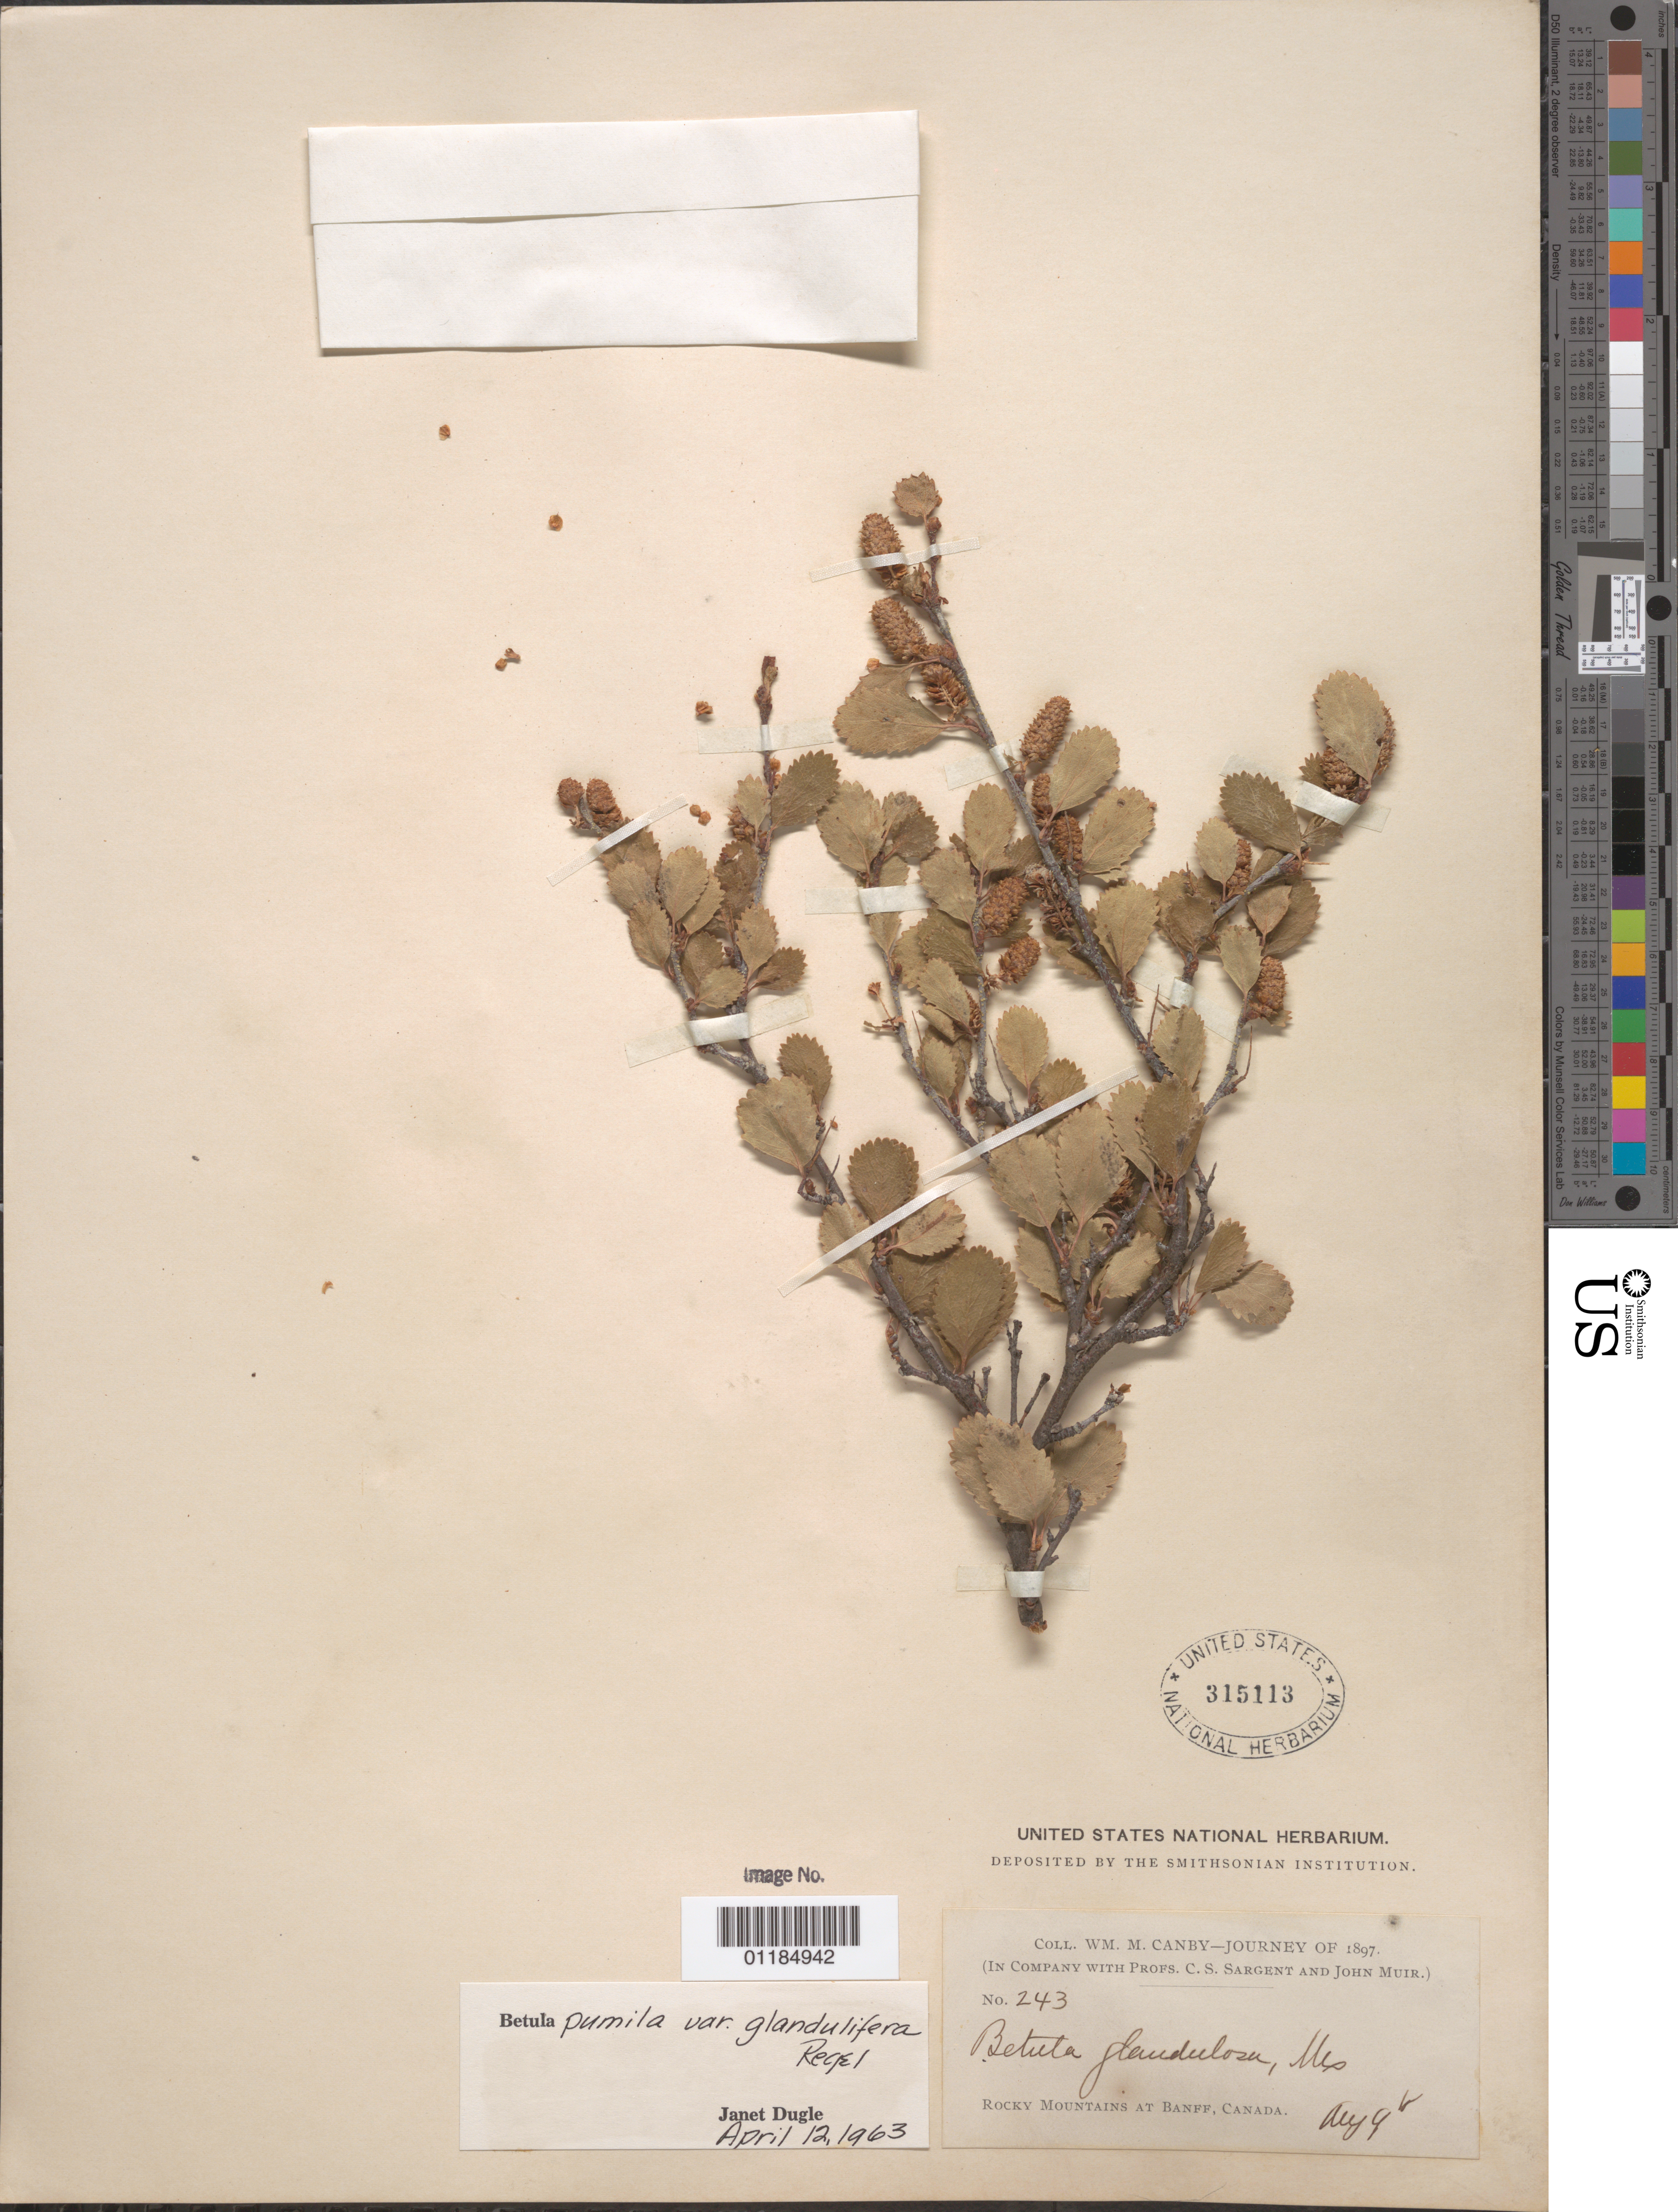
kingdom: Plantae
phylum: Tracheophyta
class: Magnoliopsida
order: Fagales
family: Betulaceae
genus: Betula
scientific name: Betula pumila var. glandulifera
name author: Regel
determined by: Dugle, J. R.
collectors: W. M. Canby, C. S. Sargent & J. Muir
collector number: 1421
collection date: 1897-08-09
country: Canada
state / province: Alberta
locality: Rocky Mts. at Banff.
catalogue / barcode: US 315113